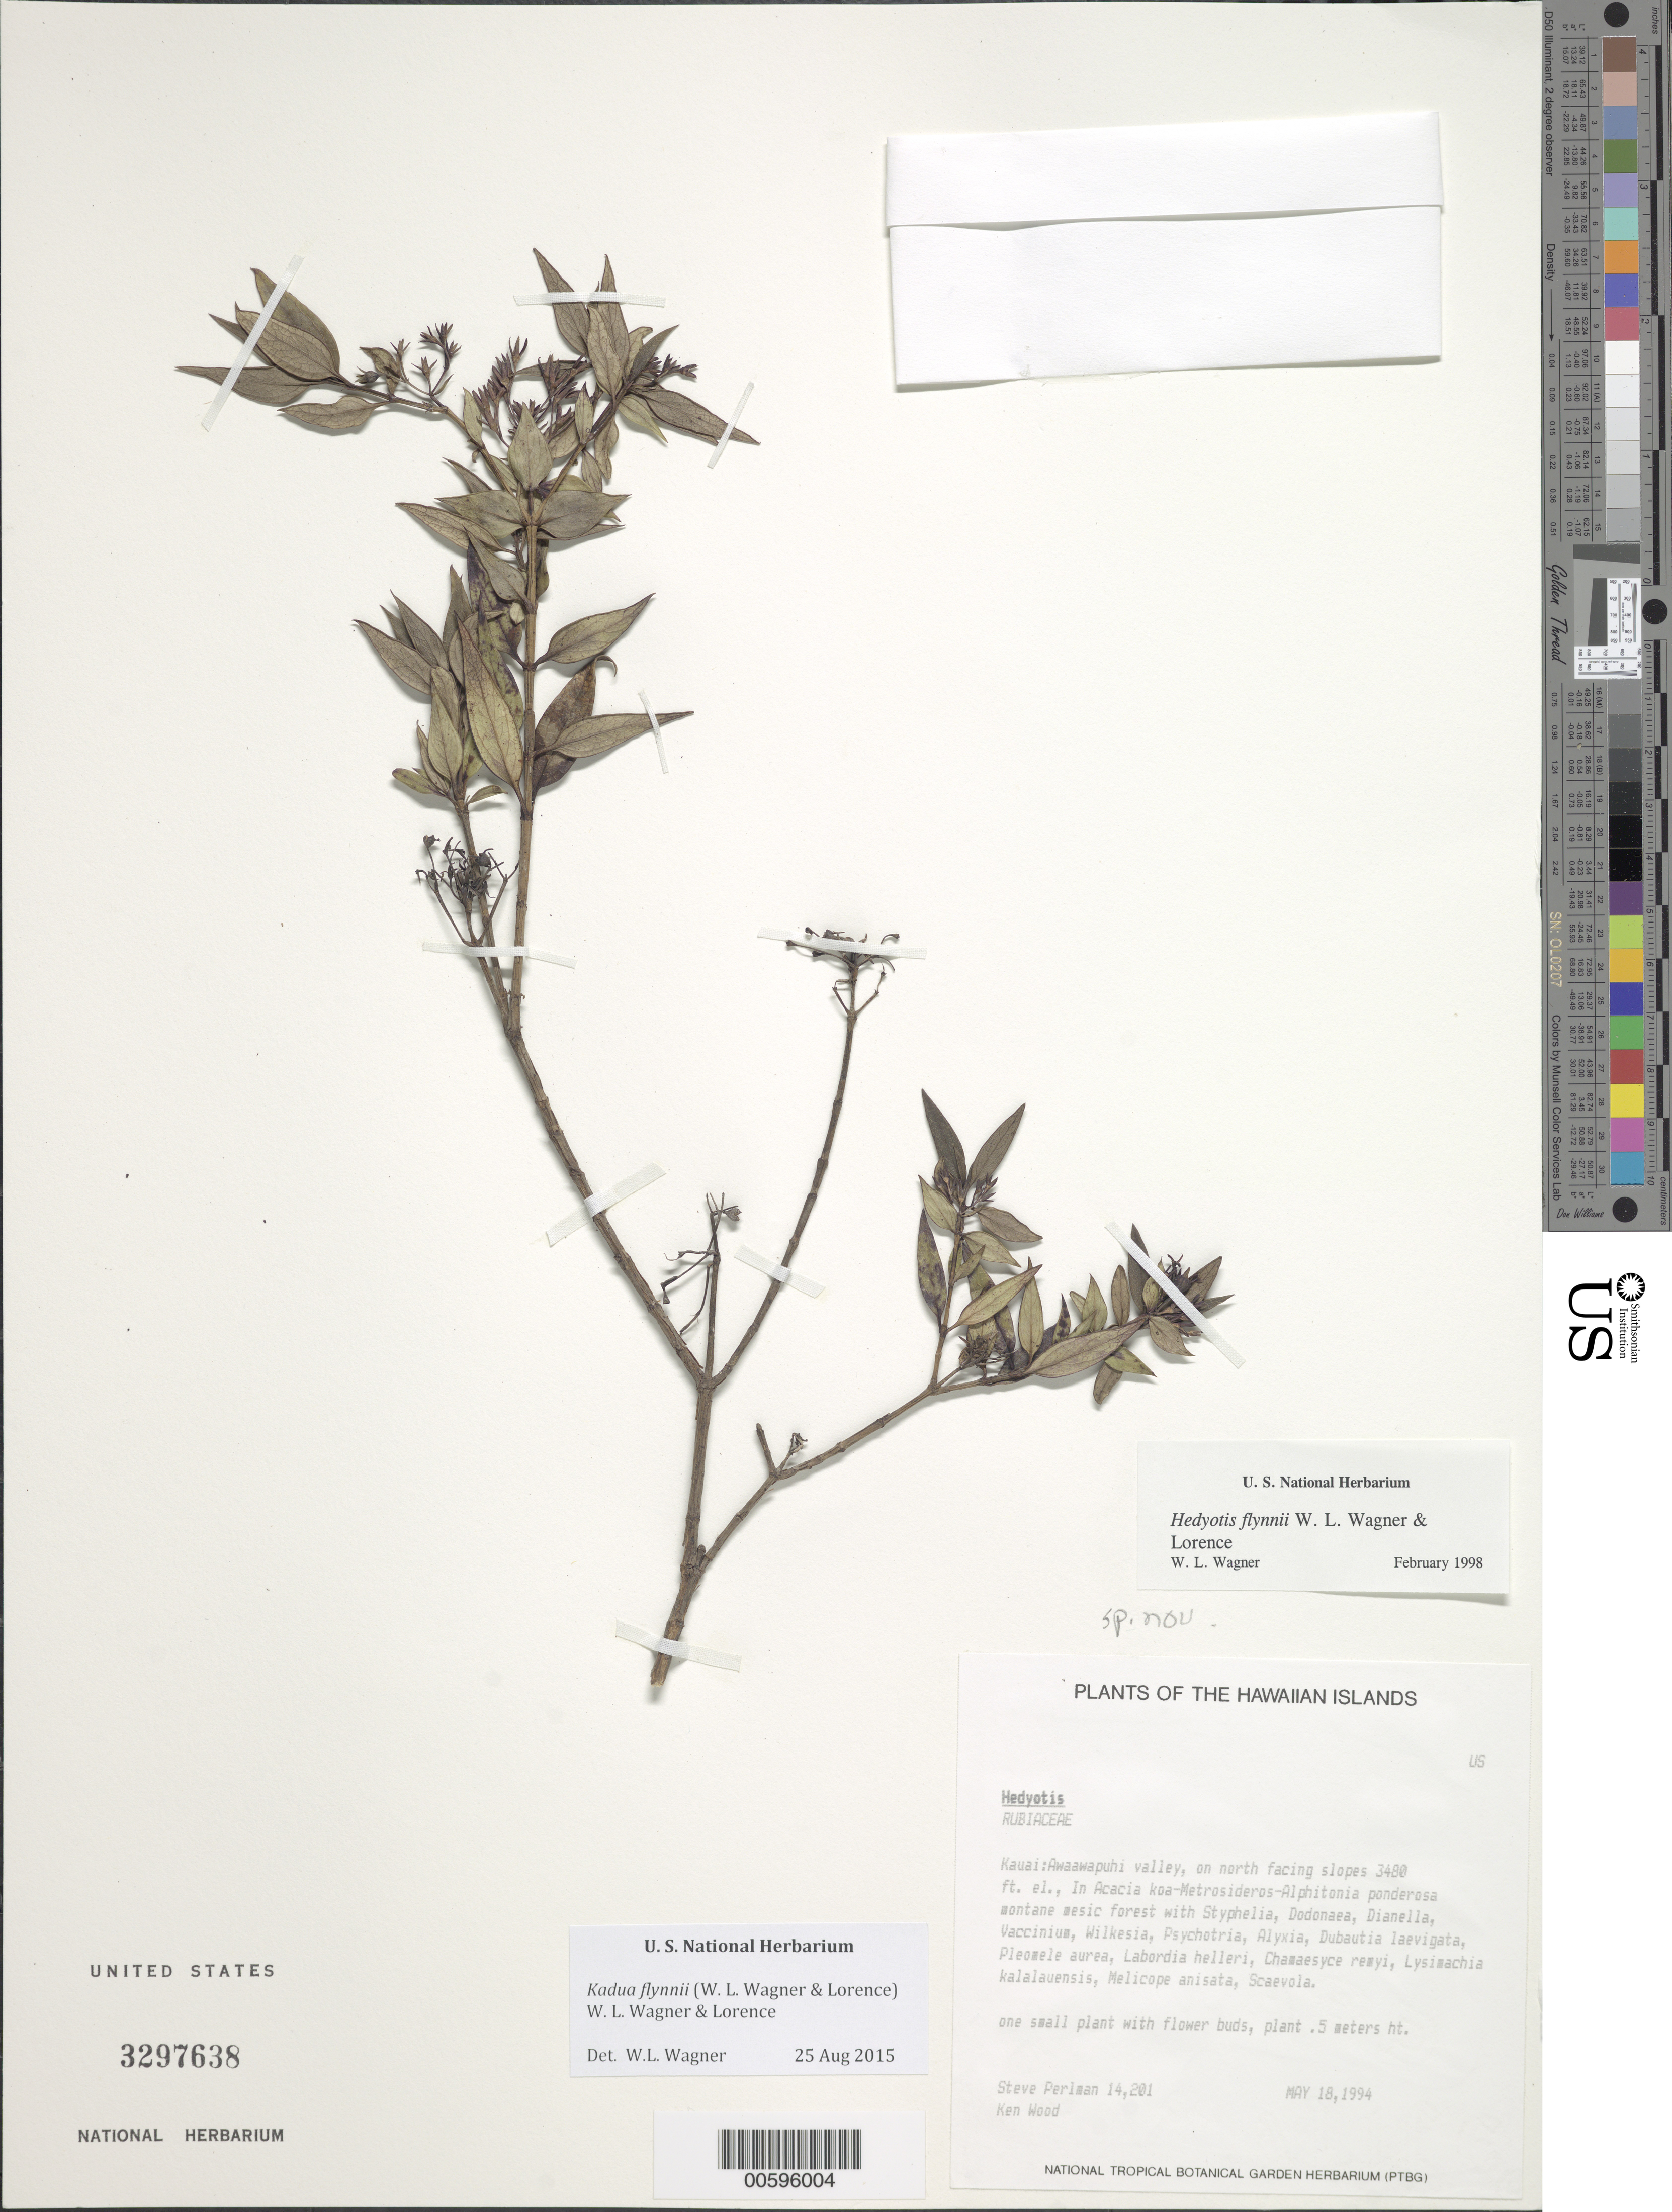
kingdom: Plantae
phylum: Tracheophyta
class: Magnoliopsida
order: Gentianales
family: Rubiaceae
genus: Kadua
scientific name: Kadua flynnii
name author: (W.L. Wagner & Lorence) W.L. Wagner & Lorence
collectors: S. P. Perlman & K. Wood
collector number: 14201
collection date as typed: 18 May 1994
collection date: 1994-05-18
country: United States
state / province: Hawaii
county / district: Kauai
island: Kaua'i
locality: Awaawapuhi valley, on N facing slopes.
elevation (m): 1061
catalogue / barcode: US 3297638